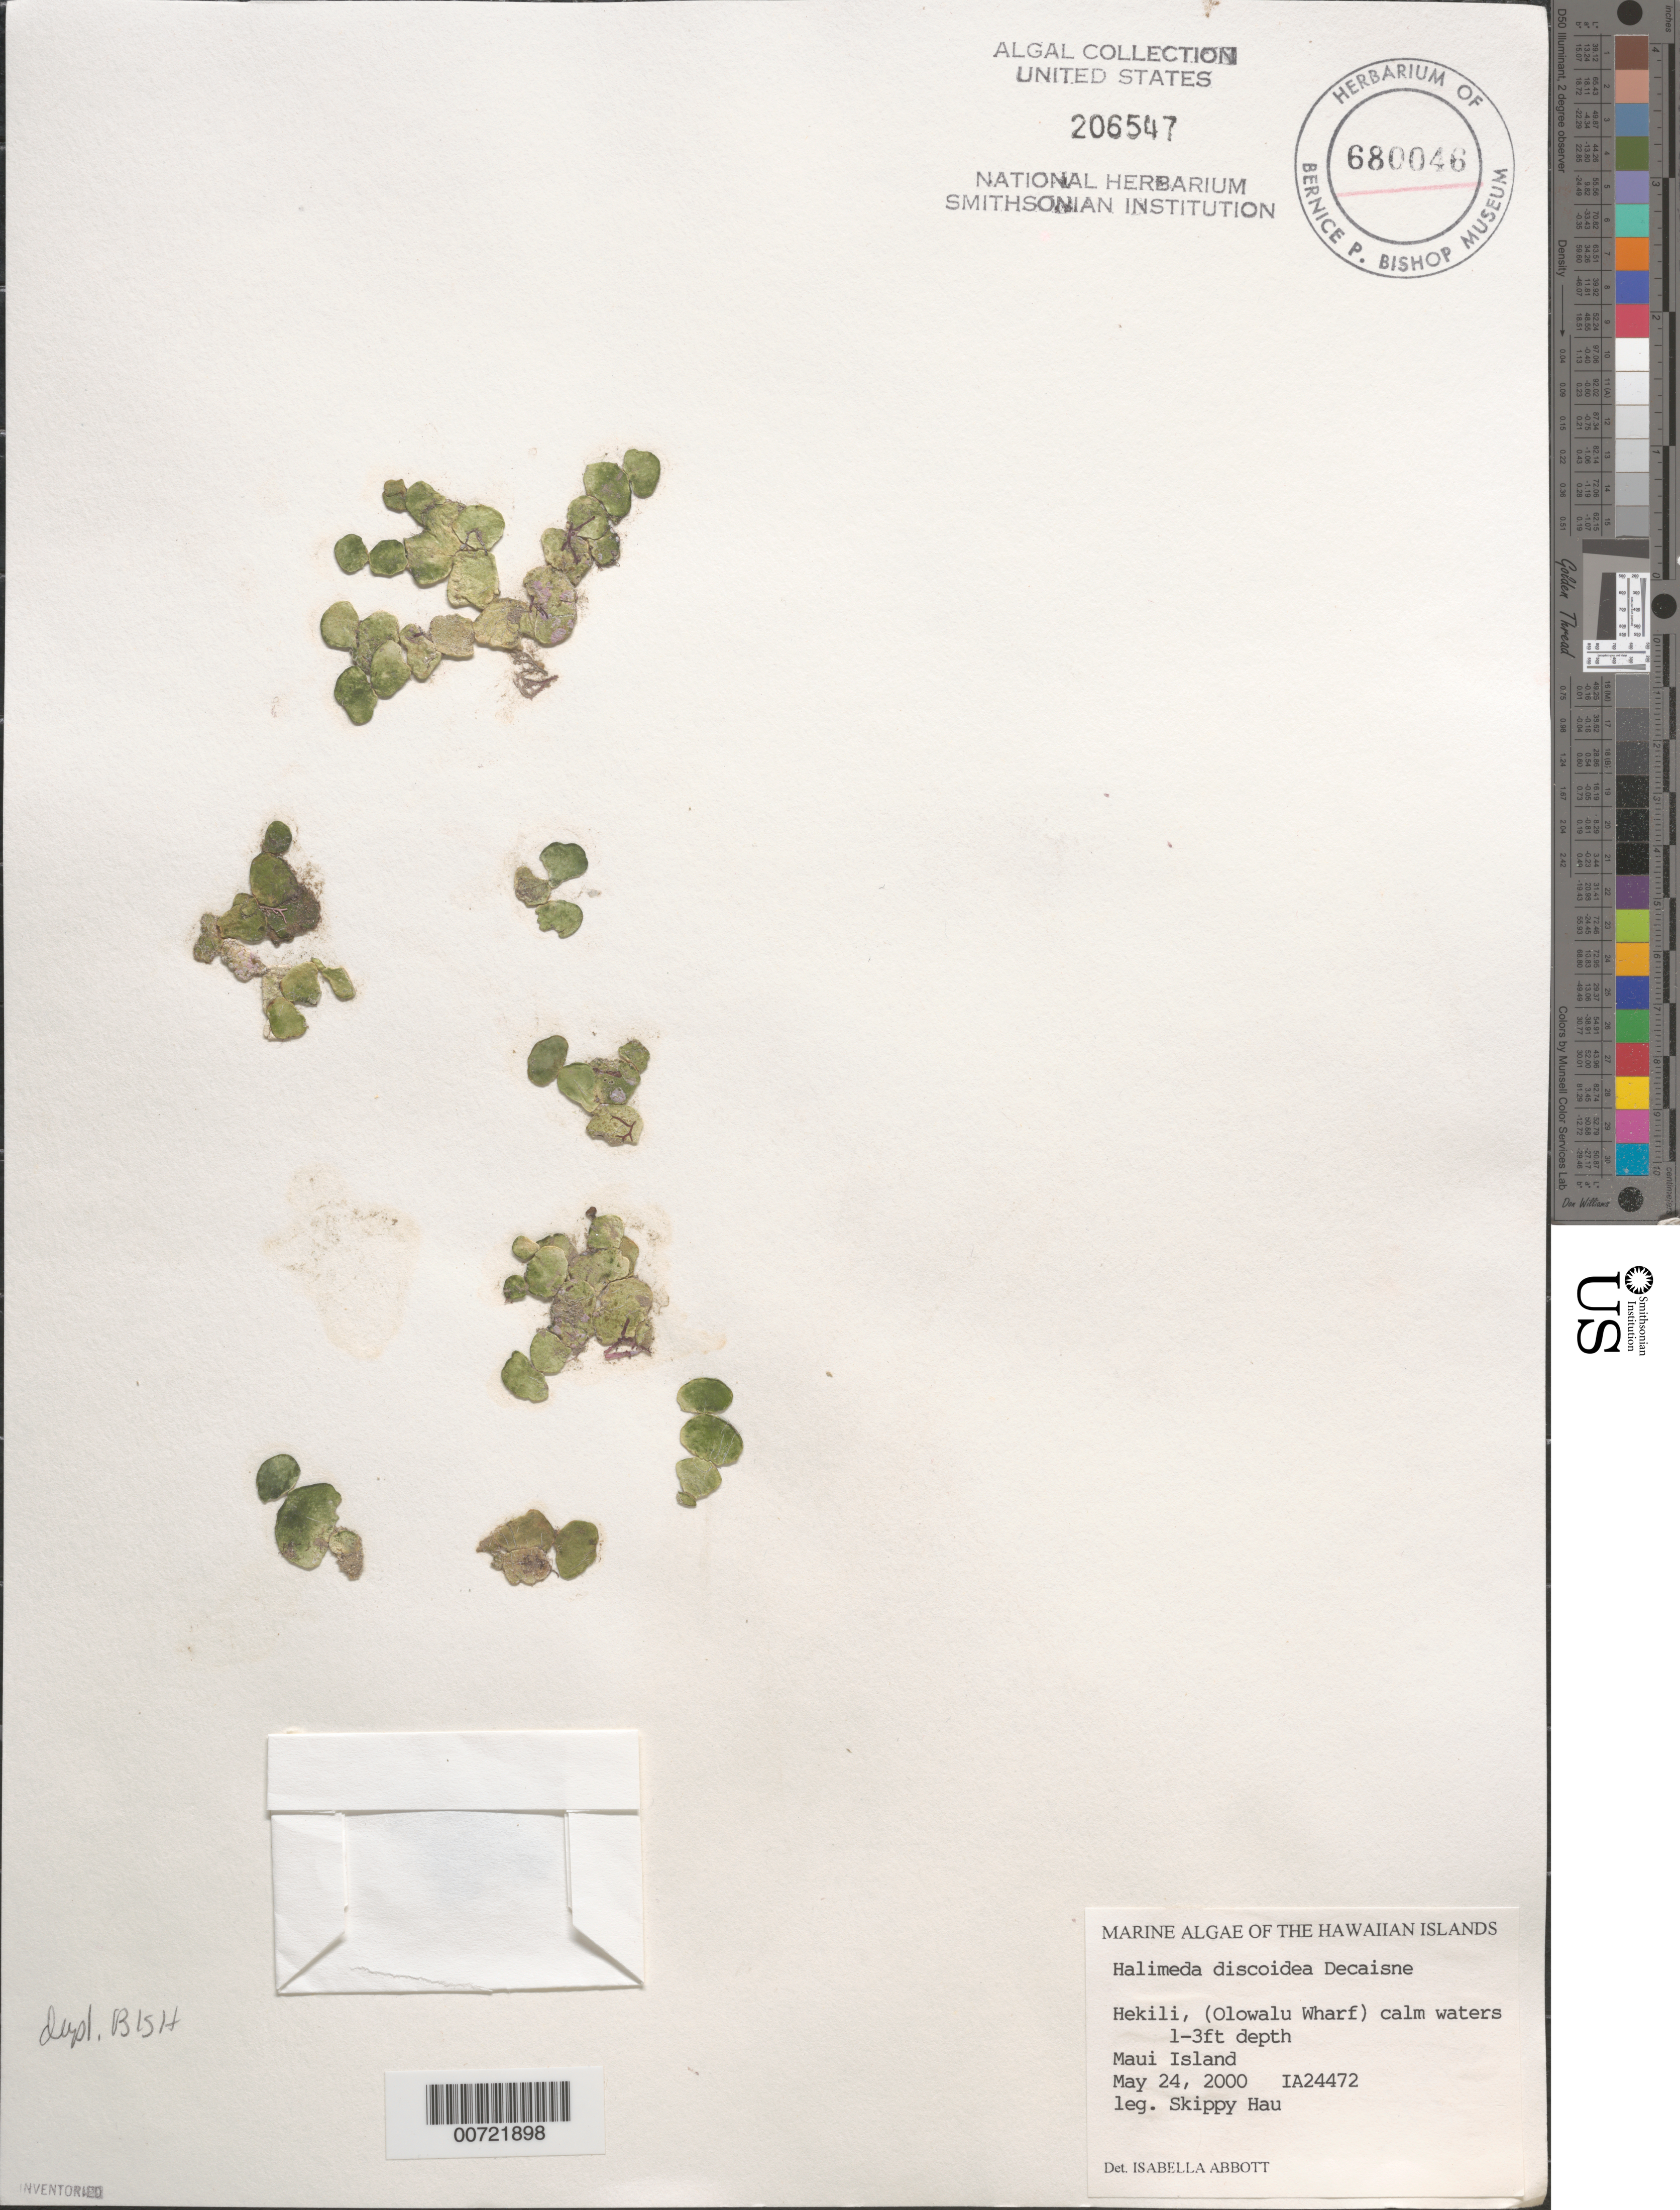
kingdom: Plantae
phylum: Chlorophyta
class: Ulvophyceae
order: Bryopsidales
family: Halimedaceae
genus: Halimeda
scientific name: Halimeda discoidea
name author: Decne.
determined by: Abbott, Isabella A.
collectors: S. Hau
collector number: IAA 24472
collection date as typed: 24 May 2000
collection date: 2000-05-24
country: United States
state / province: Hawaii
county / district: Maui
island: Maui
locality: Hekili, old Olowalu Wharf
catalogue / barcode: US 206547